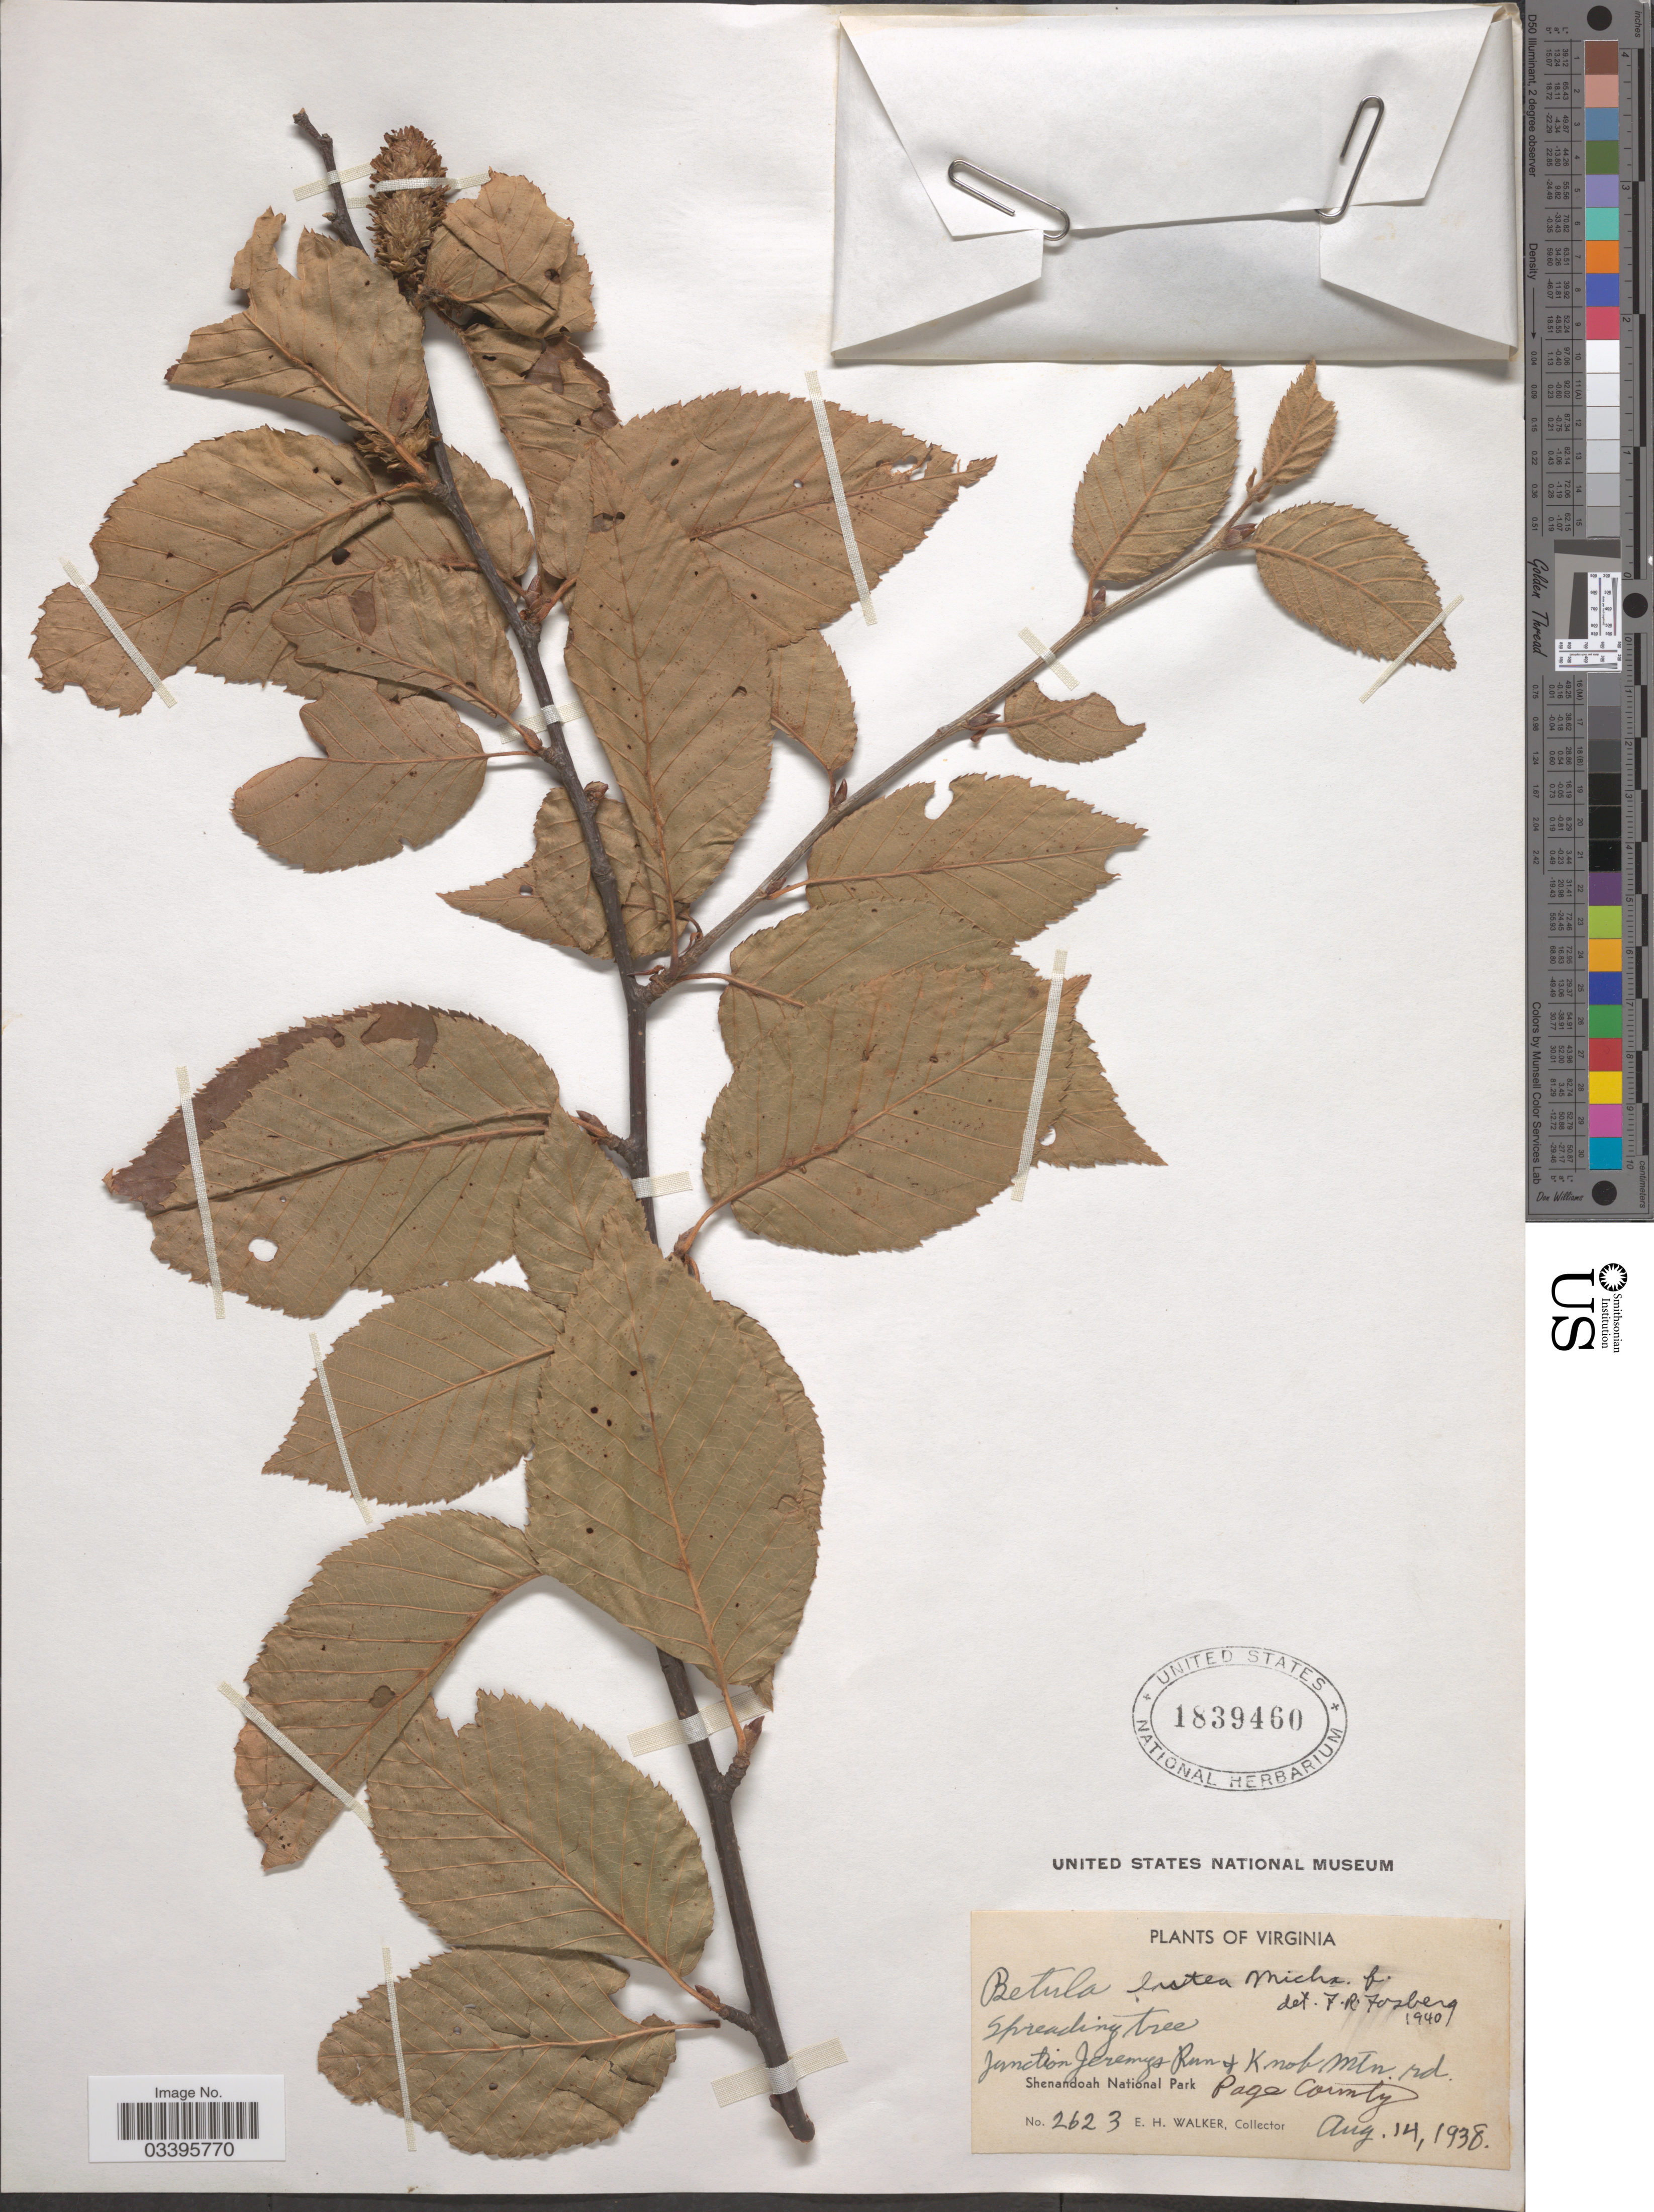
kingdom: Plantae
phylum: Tracheophyta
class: Magnoliopsida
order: Fagales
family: Betulaceae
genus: Betula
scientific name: Betula lutea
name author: F. Michx.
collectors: E. H. Walker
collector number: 2623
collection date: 1938-08-14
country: United States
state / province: Virginia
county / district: Page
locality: Junction Jeremys Run of Knob Mtn. rd. Page County. Shenandoah National Park.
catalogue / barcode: US 1839460